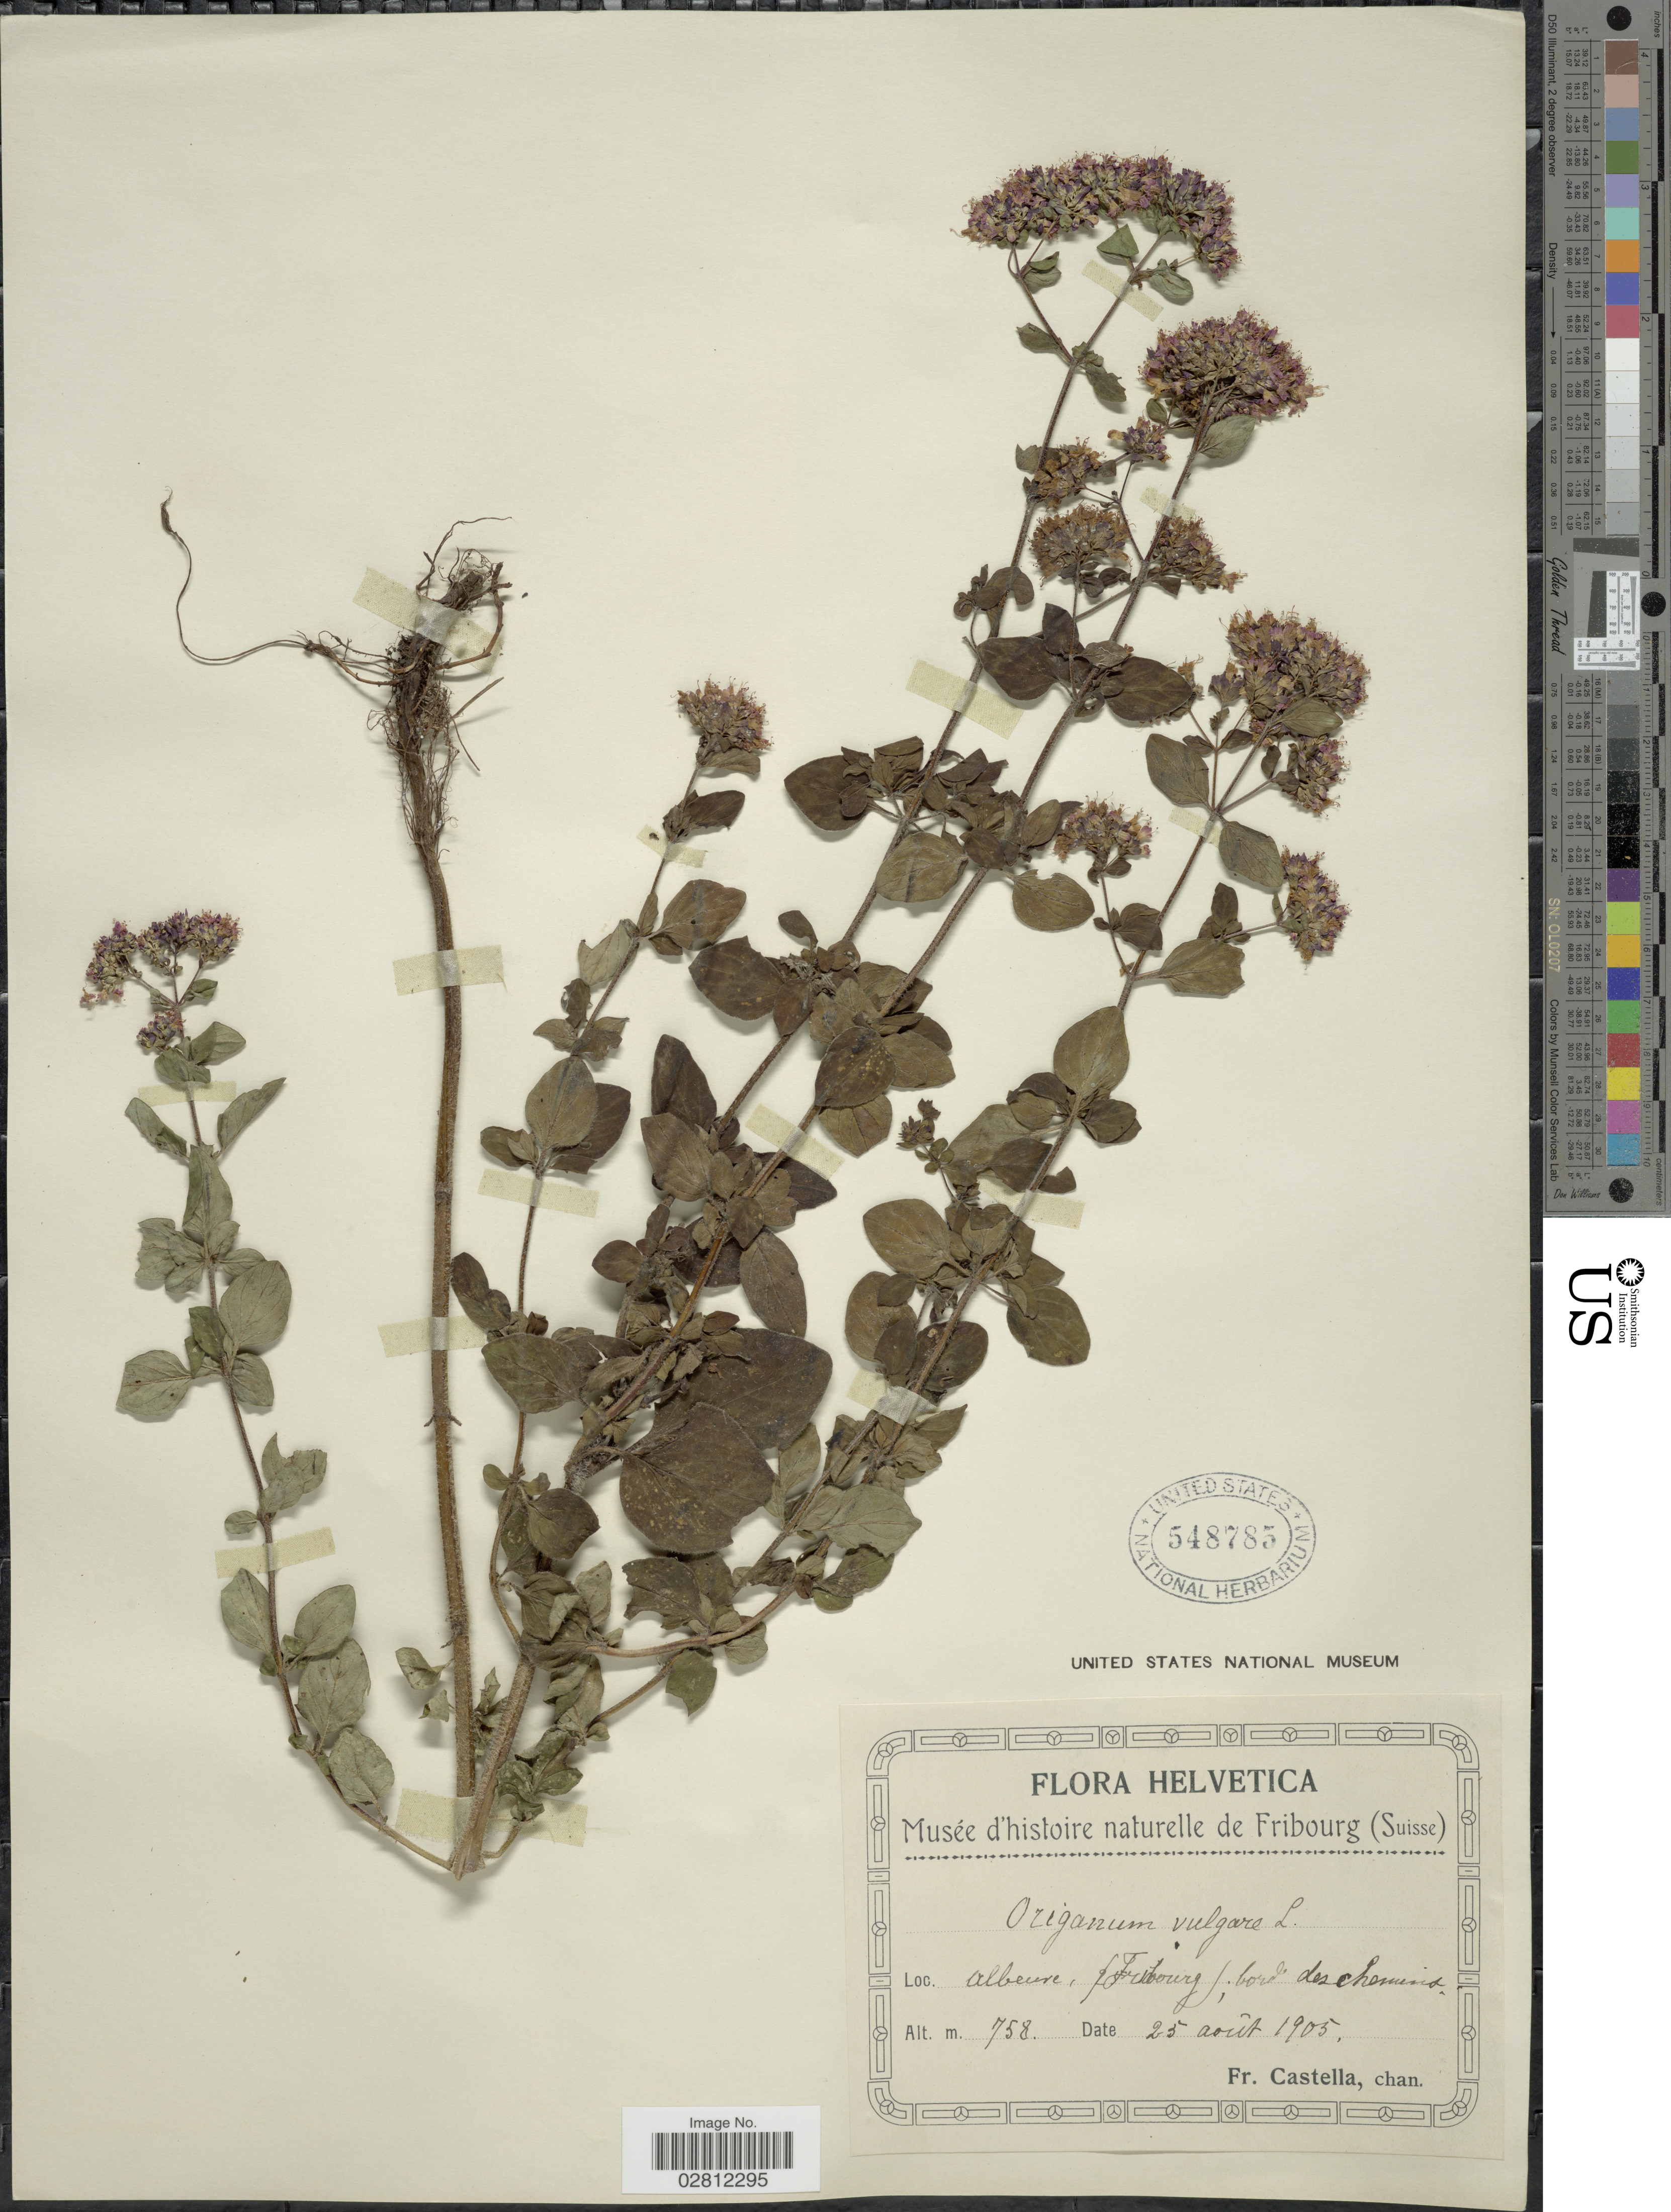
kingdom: Plantae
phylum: Tracheophyta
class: Magnoliopsida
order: Lamiales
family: Lamiaceae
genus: Origanum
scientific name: Origanum vulgare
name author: L.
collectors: Fr. Castella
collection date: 1905-08-25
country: Switzerland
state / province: Fribourg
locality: Albeure, bord des chemins.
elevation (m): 758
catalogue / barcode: US 548785